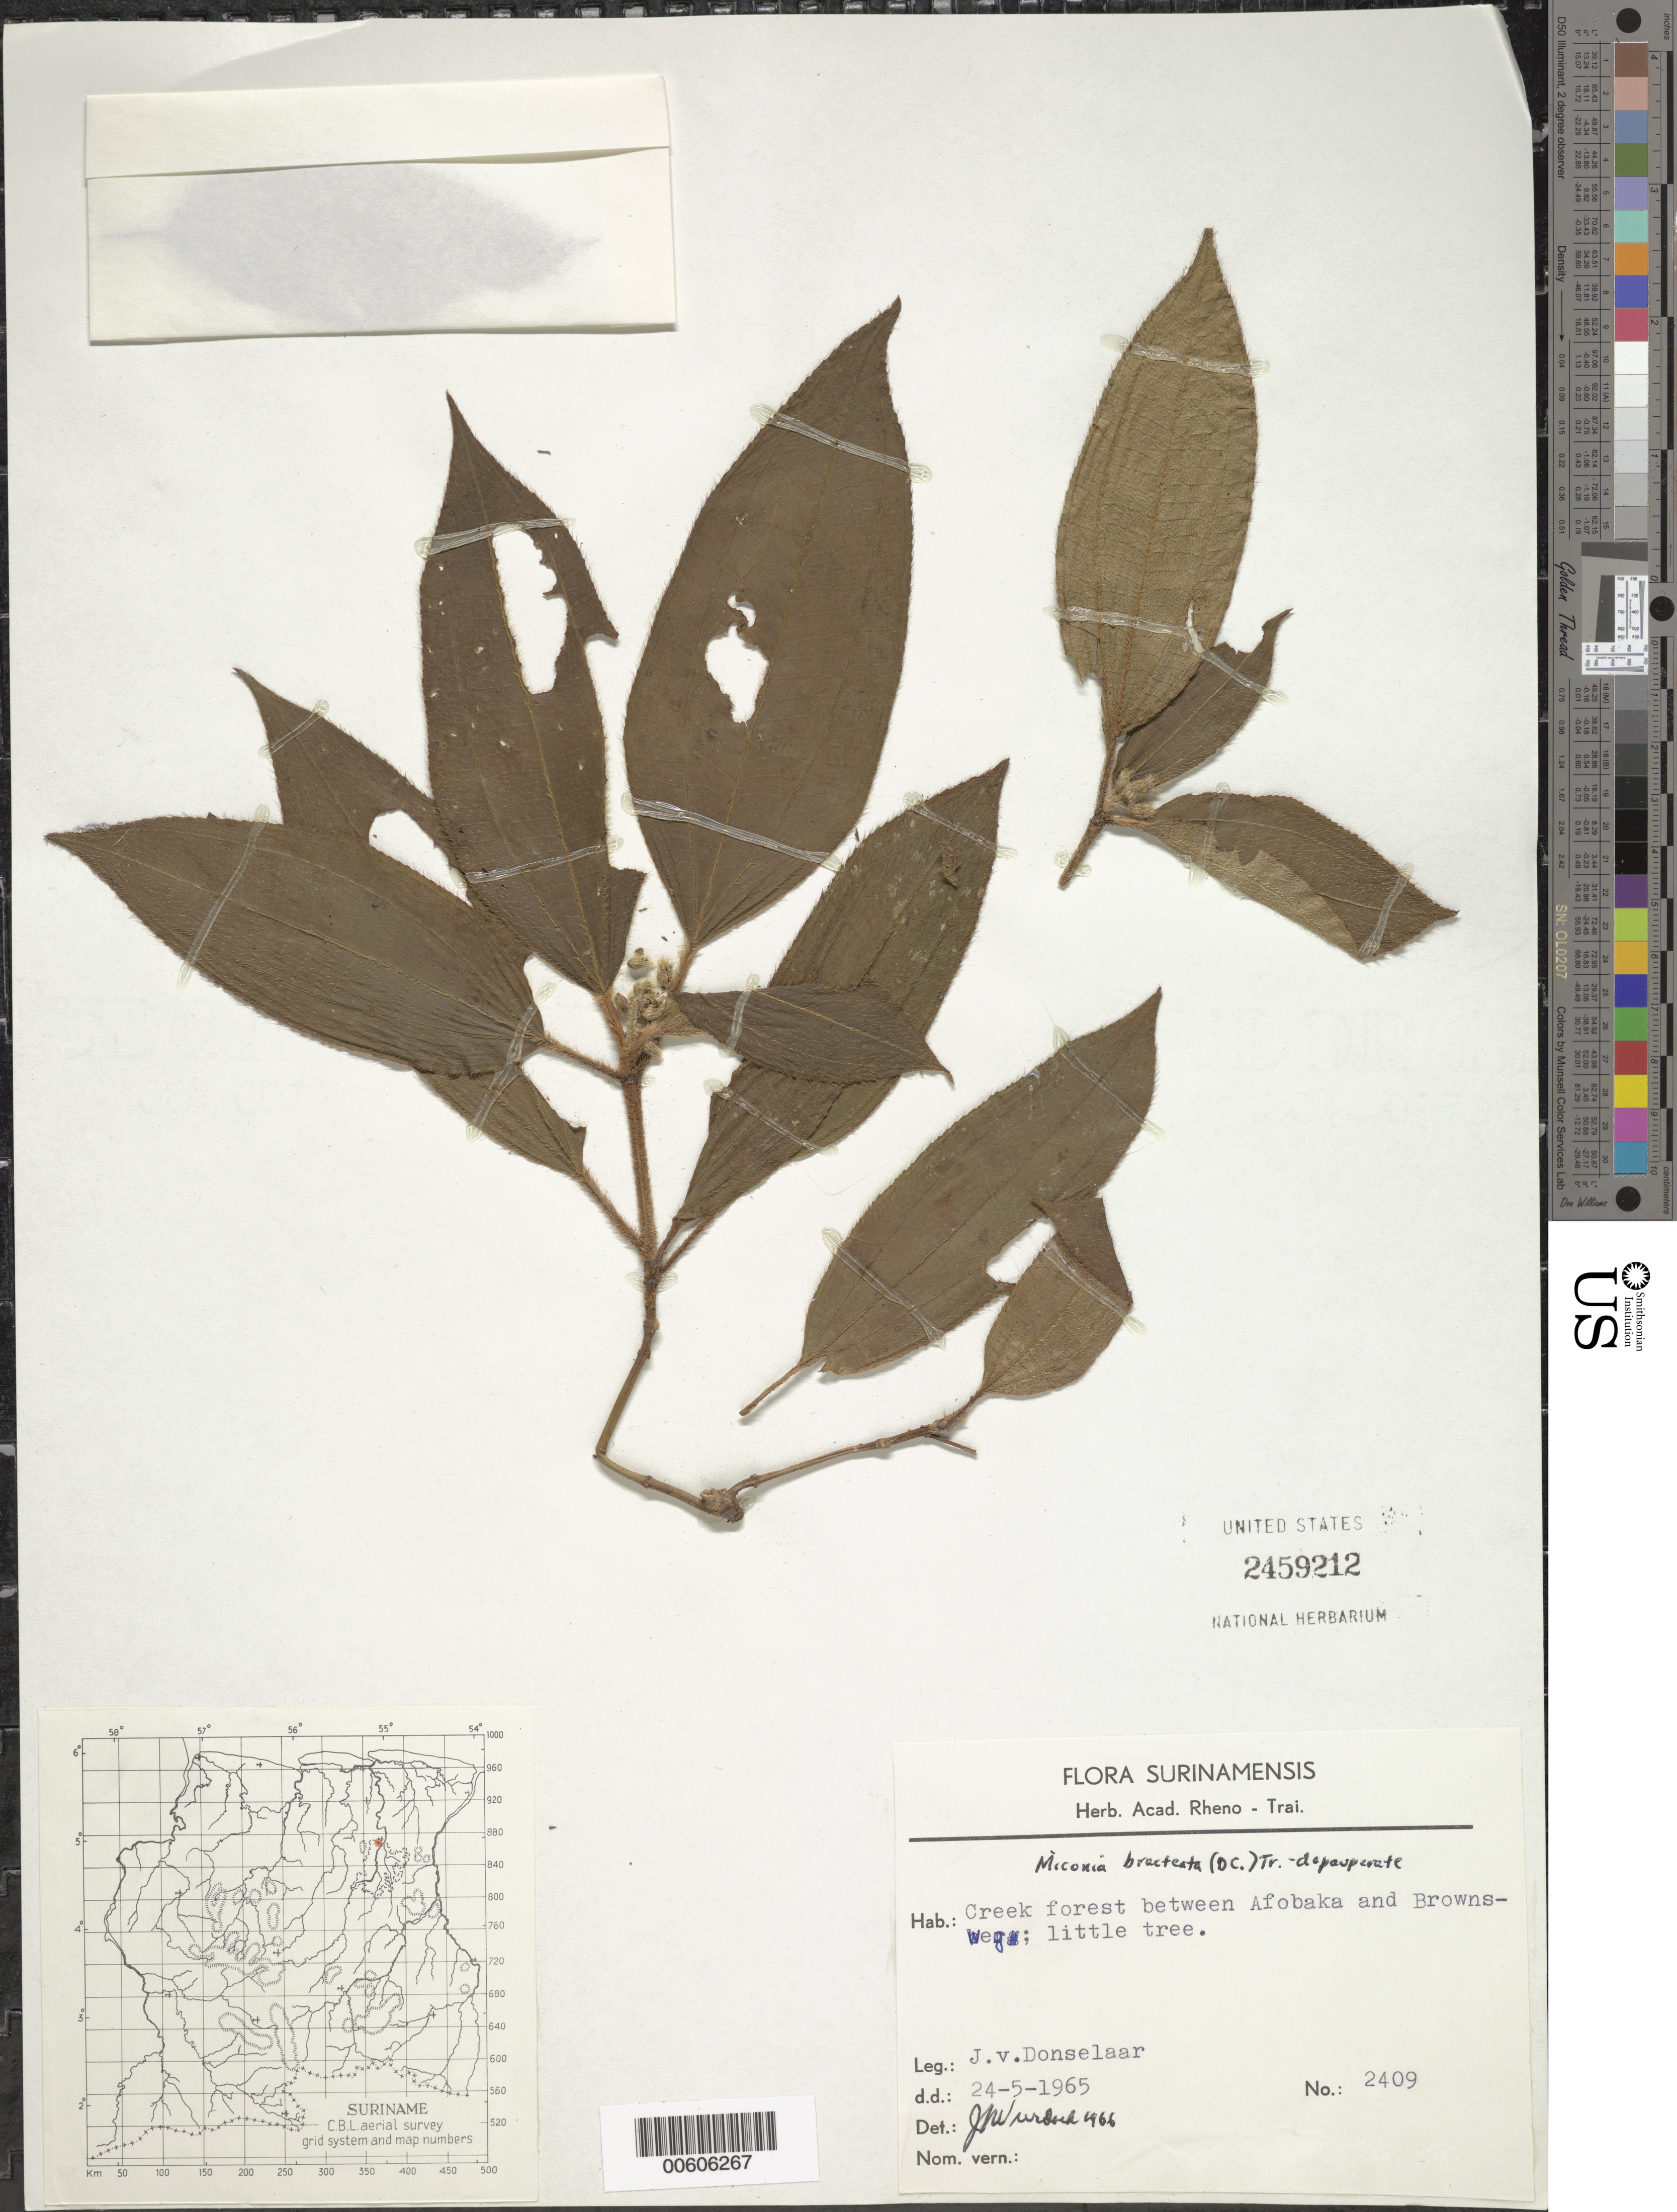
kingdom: Plantae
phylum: Tracheophyta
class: Magnoliopsida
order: Myrtales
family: Melastomataceae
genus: Miconia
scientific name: Miconia bracteata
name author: (DC.) Triana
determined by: Wurdack, John J., (US), US (UNITED STATES)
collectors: J. Donselaar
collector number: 2409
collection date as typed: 24-May-65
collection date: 1965-05-24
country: Suriname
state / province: Brokopondo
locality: Afobaka, betw. Afobaka and Brownsweg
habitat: Creek forest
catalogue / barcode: US 2459212